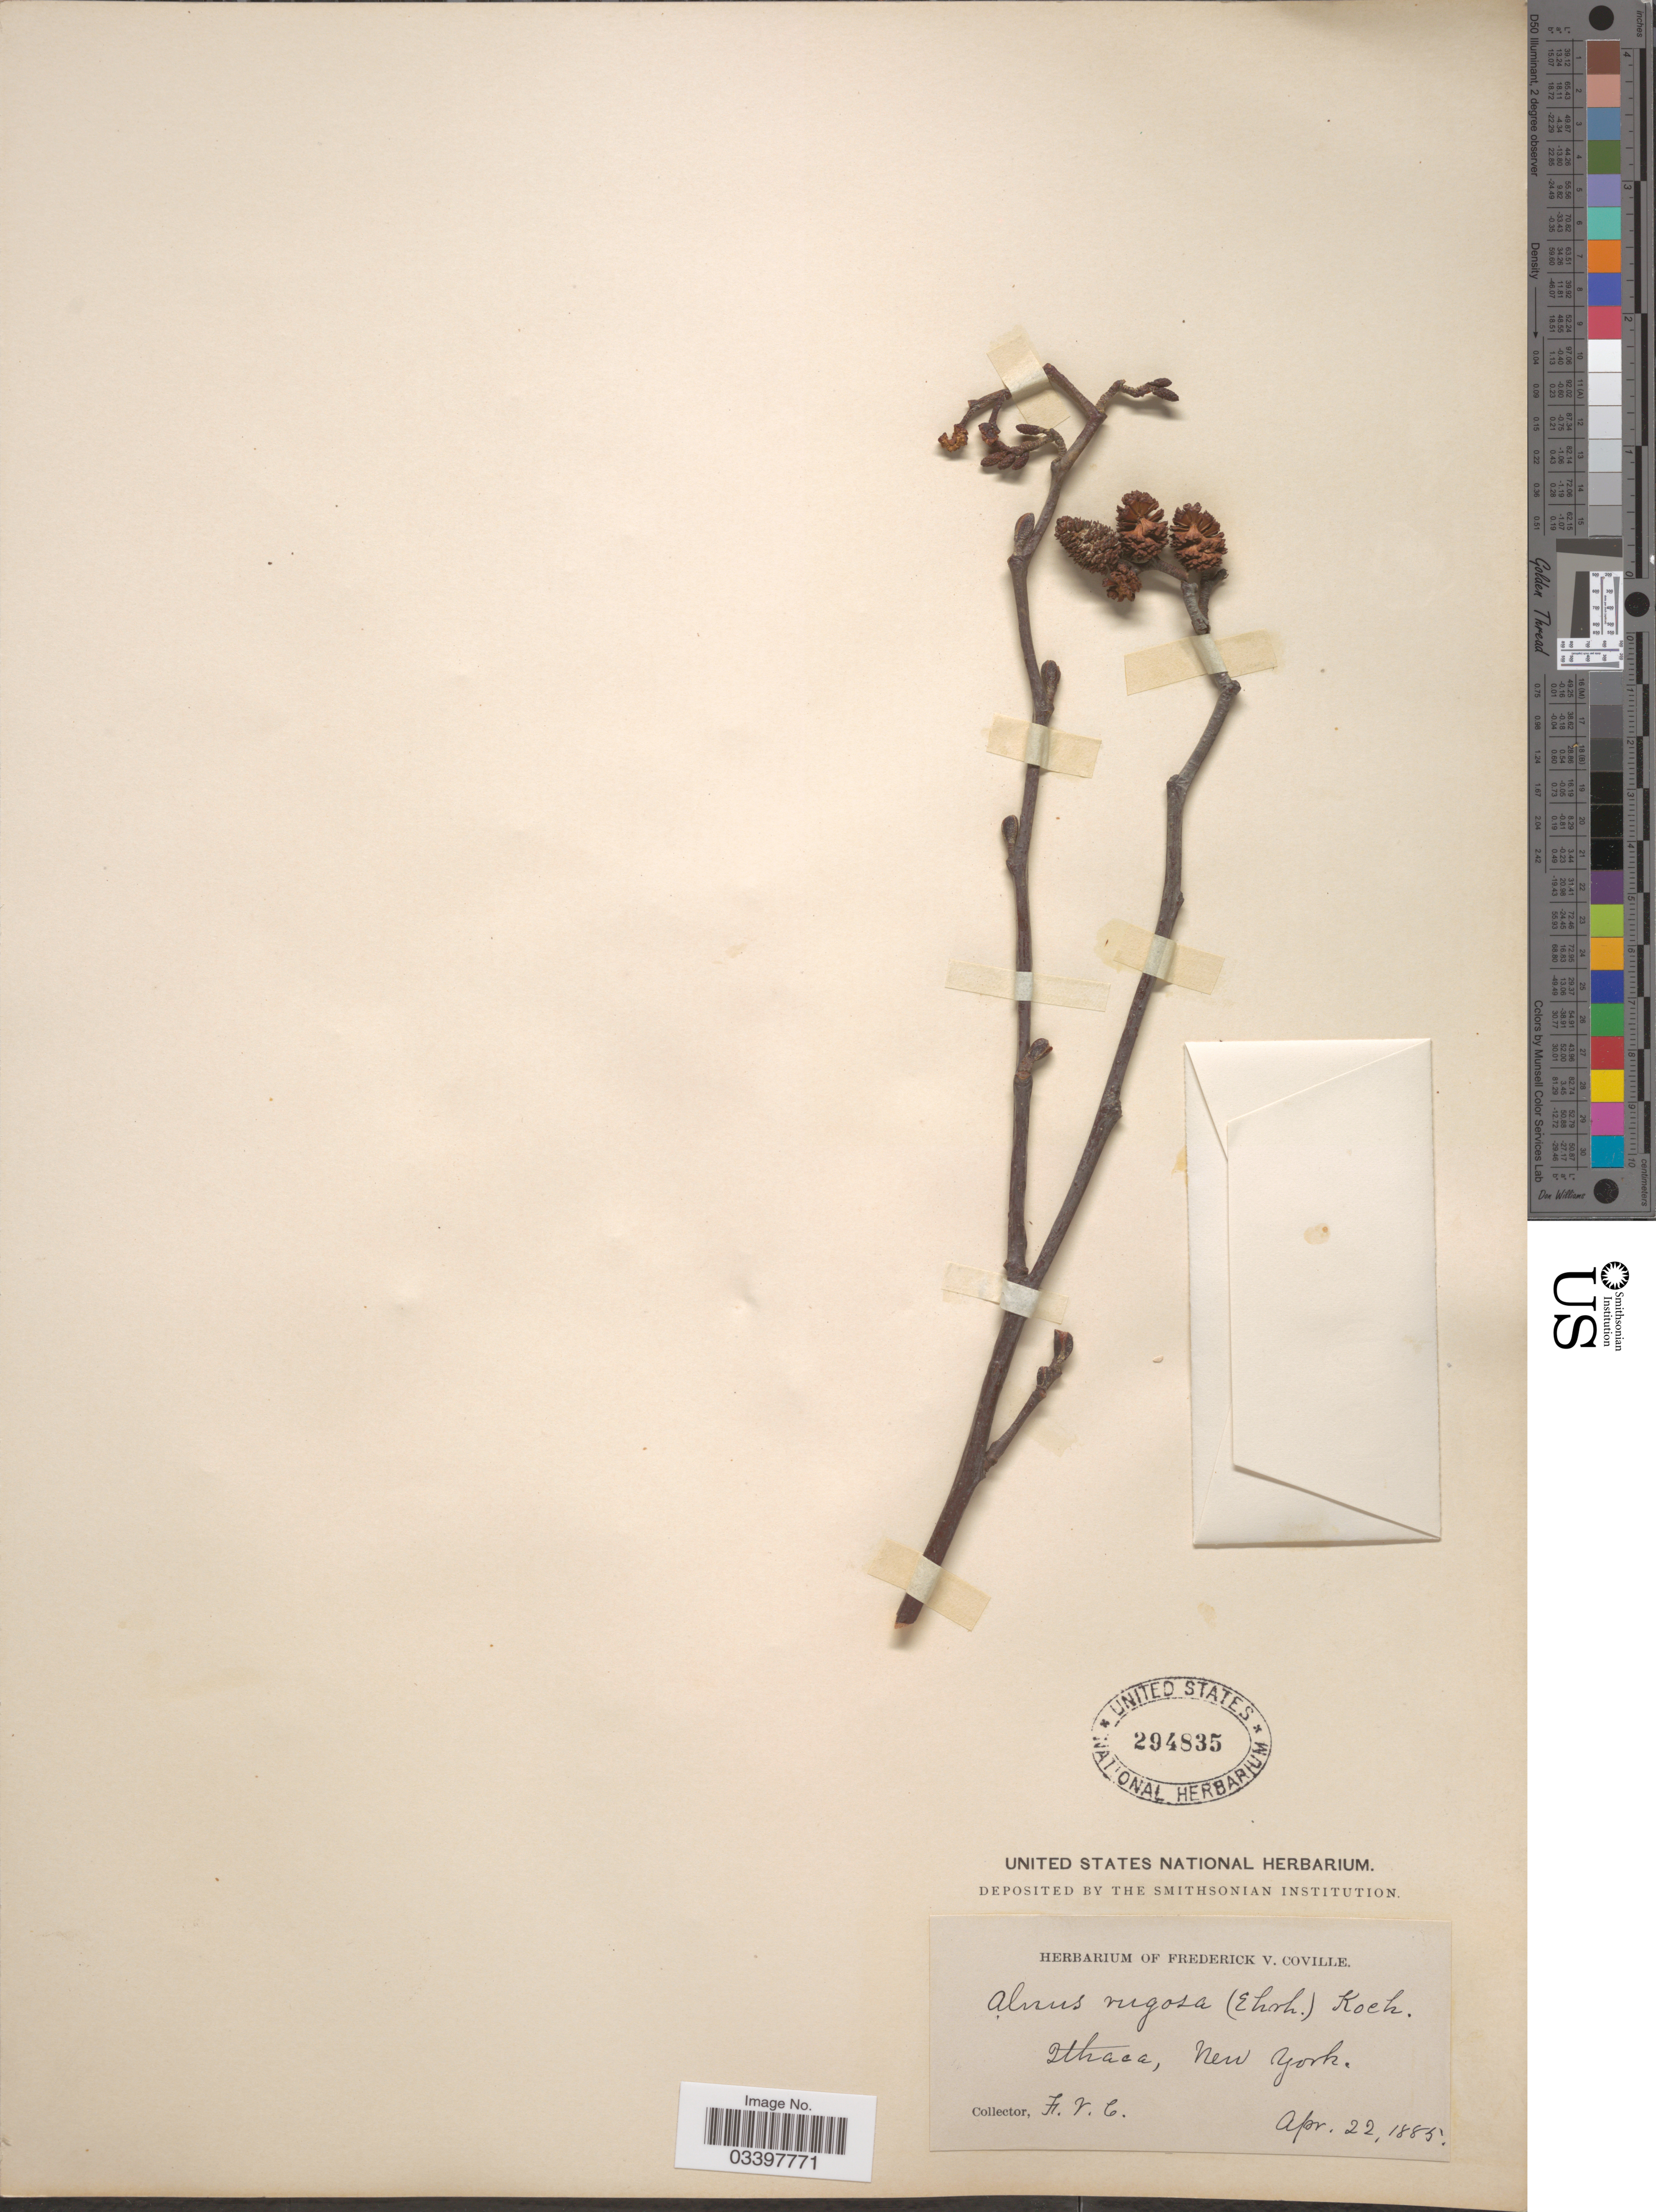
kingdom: Plantae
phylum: Tracheophyta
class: Magnoliopsida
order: Fagales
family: Betulaceae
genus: Alnus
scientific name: Alnus incana subsp. rugosa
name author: (Du Roi) R.T. Clausen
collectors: F. V. Coville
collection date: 1885-04-22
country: United States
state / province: New York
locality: Ithaca.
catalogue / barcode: US 294835